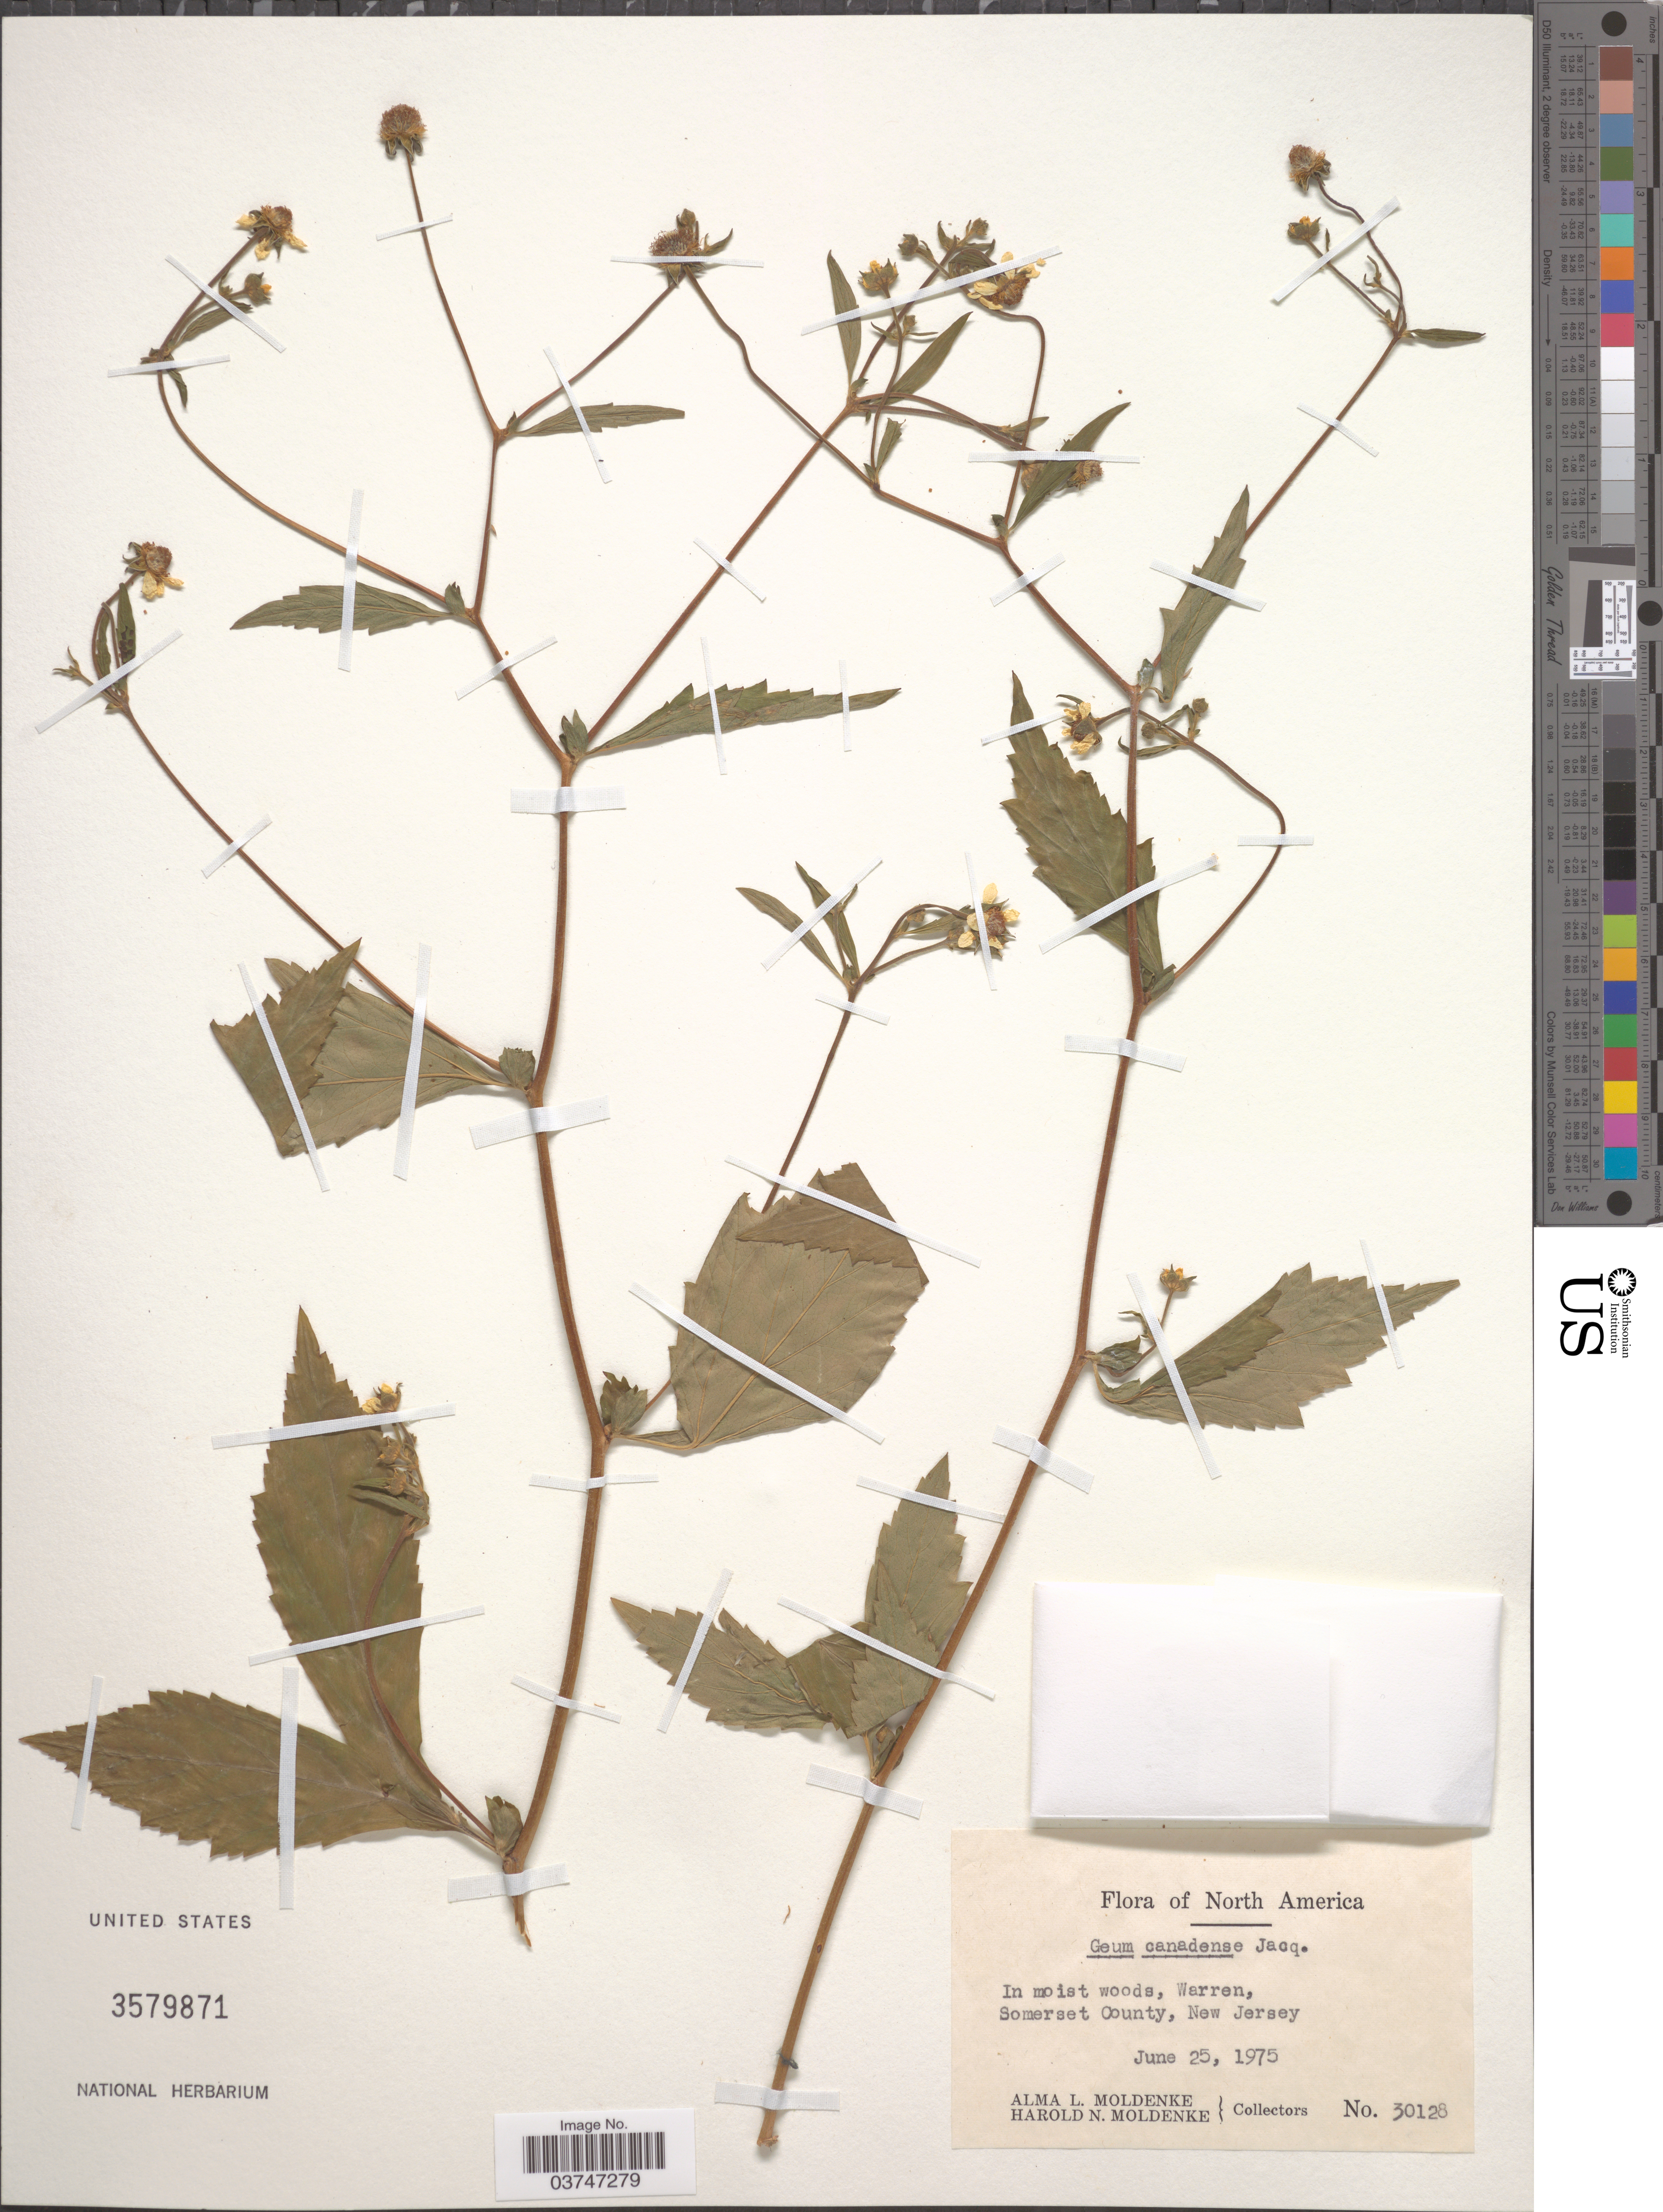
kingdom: Plantae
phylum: Tracheophyta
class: Magnoliopsida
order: Rosales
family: Rosaceae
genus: Geum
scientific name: Geum canadense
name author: Jacq.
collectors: A. L. Moldenke & H. N. Moldenke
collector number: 30128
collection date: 1975-06-25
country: United States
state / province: New Jersey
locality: Warren, Somerset County.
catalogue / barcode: US 3579871